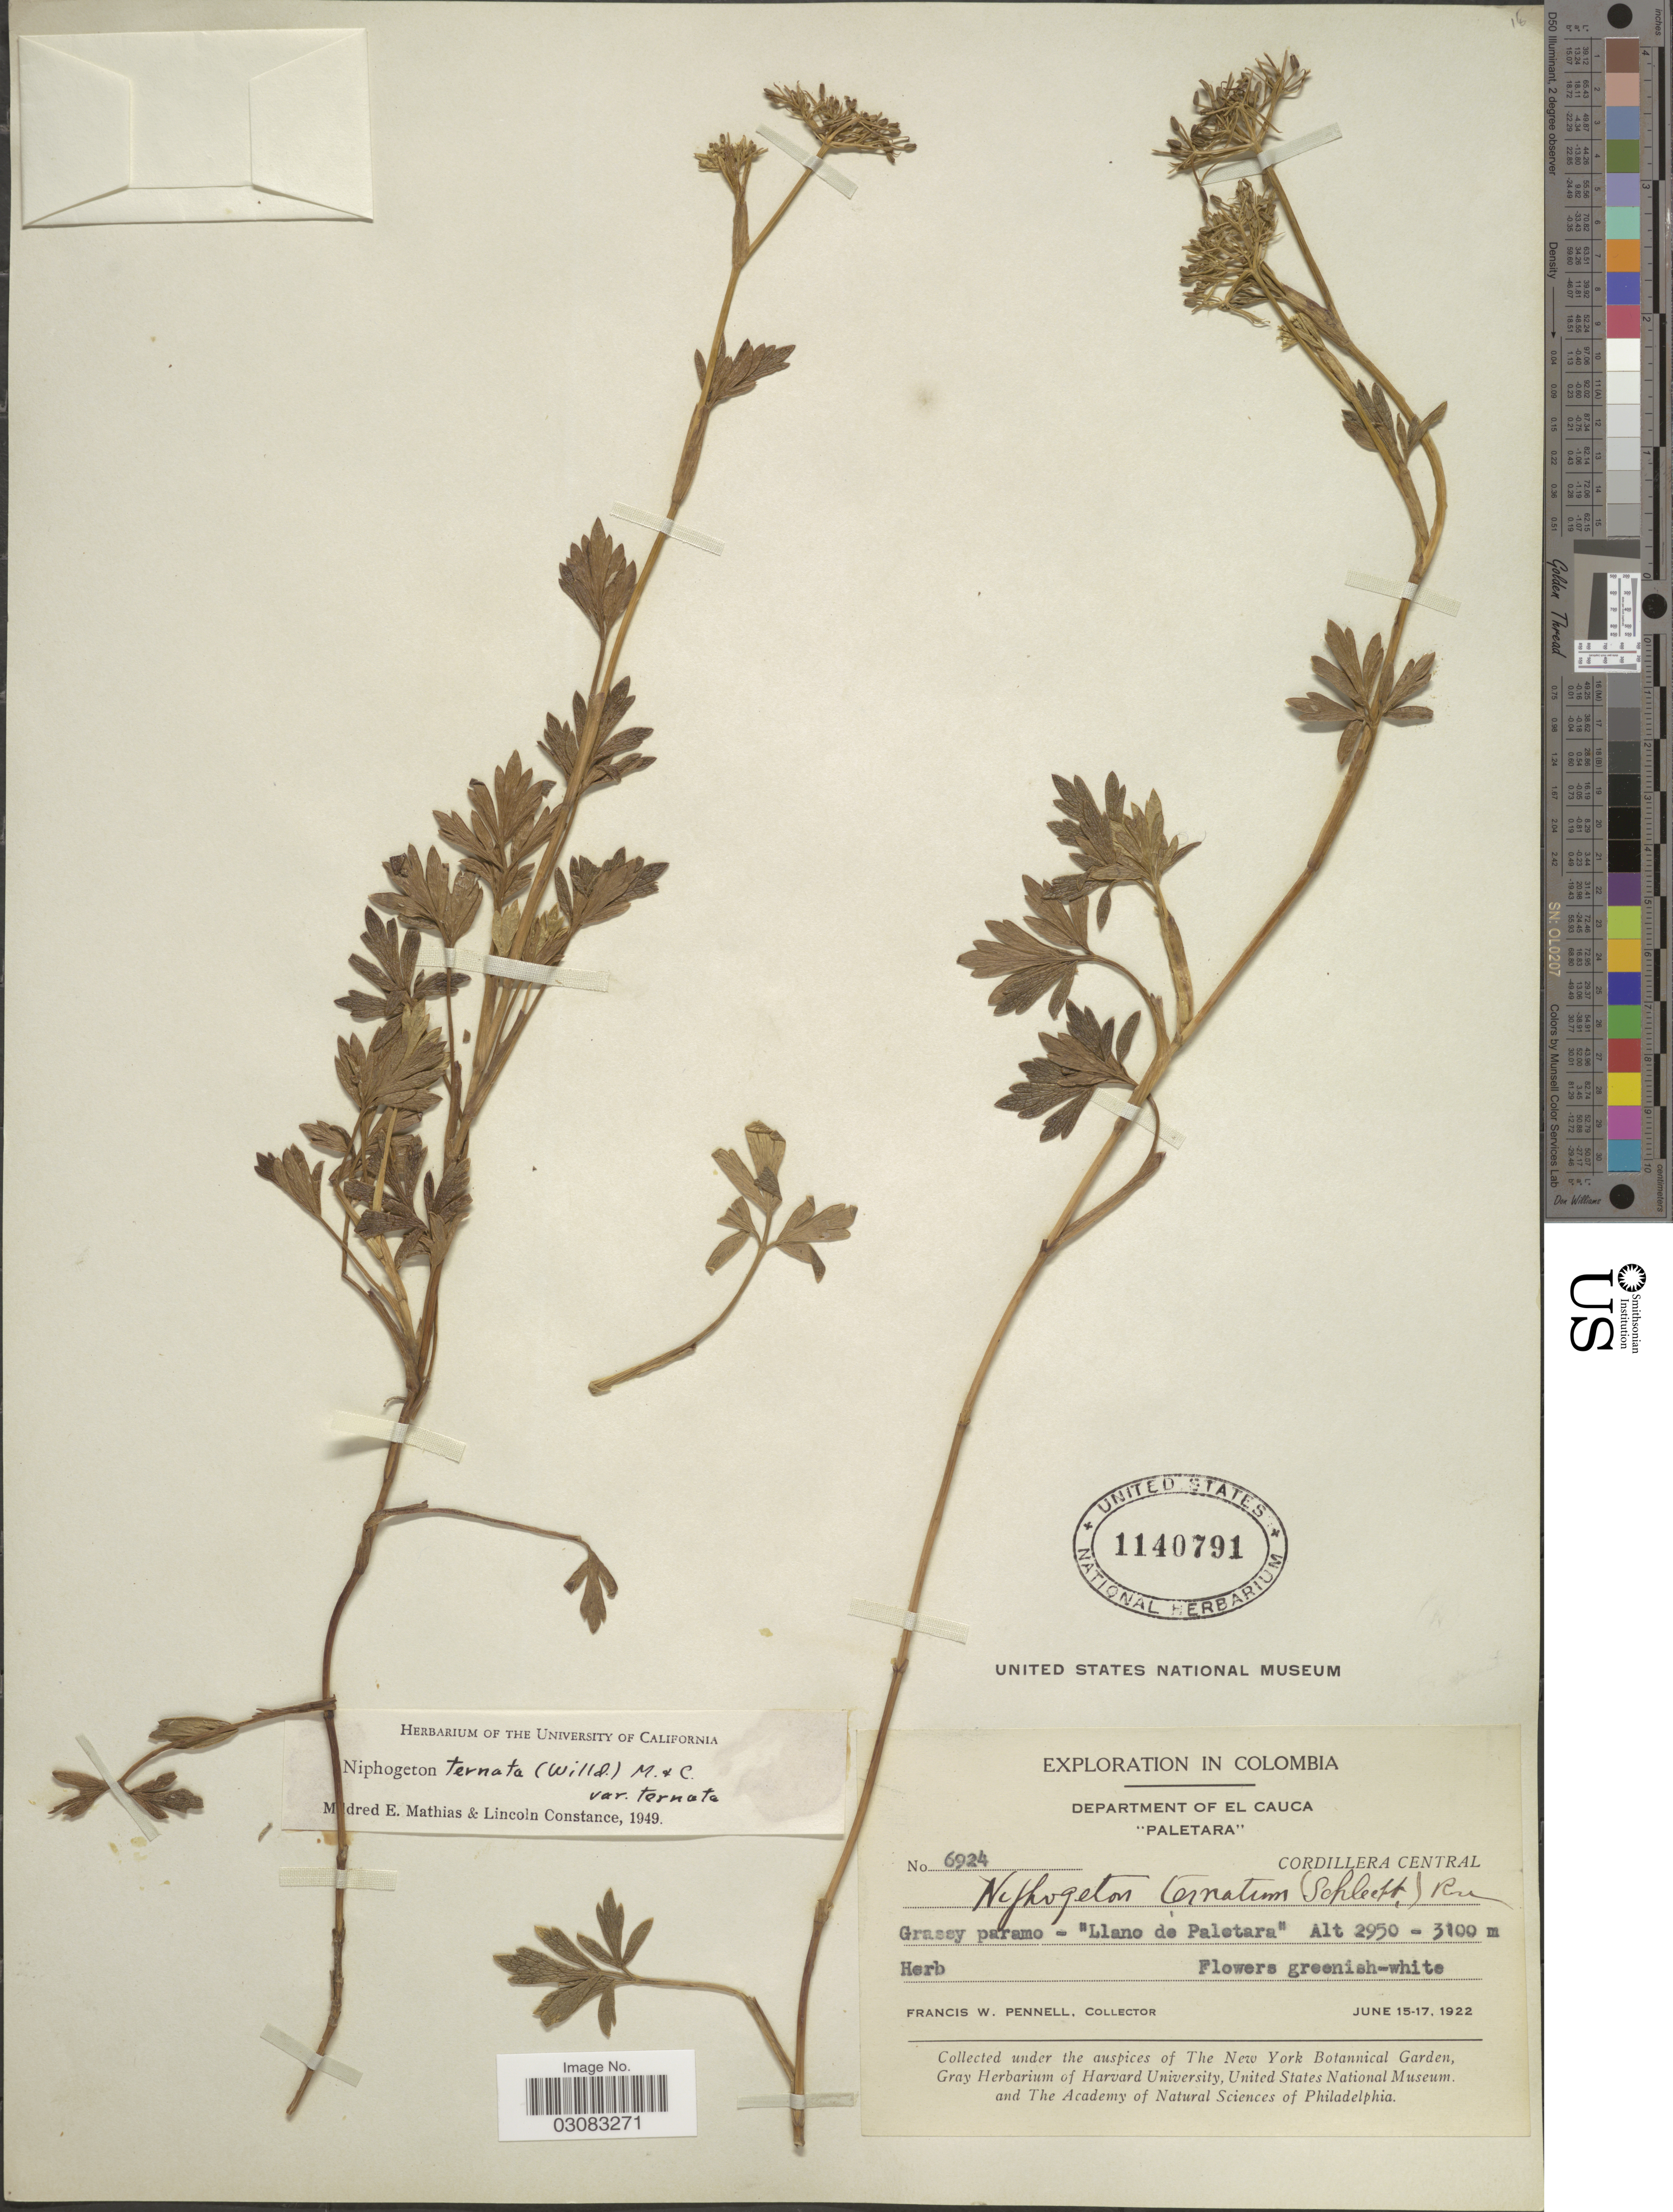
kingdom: Plantae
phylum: Tracheophyta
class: Magnoliopsida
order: Apiales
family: Apiaceae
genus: Niphogeton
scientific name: Niphogeton ternata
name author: (Willd. ex Schltr.) Mathias & Constance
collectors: F. W. Pennell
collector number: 6924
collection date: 1922-06-15/1922-06-17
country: Colombia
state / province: Cauca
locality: Department of El Cauca. "Paletara". Cordillera Central. "Llano de Paletara".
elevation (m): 2950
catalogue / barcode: US 1140791